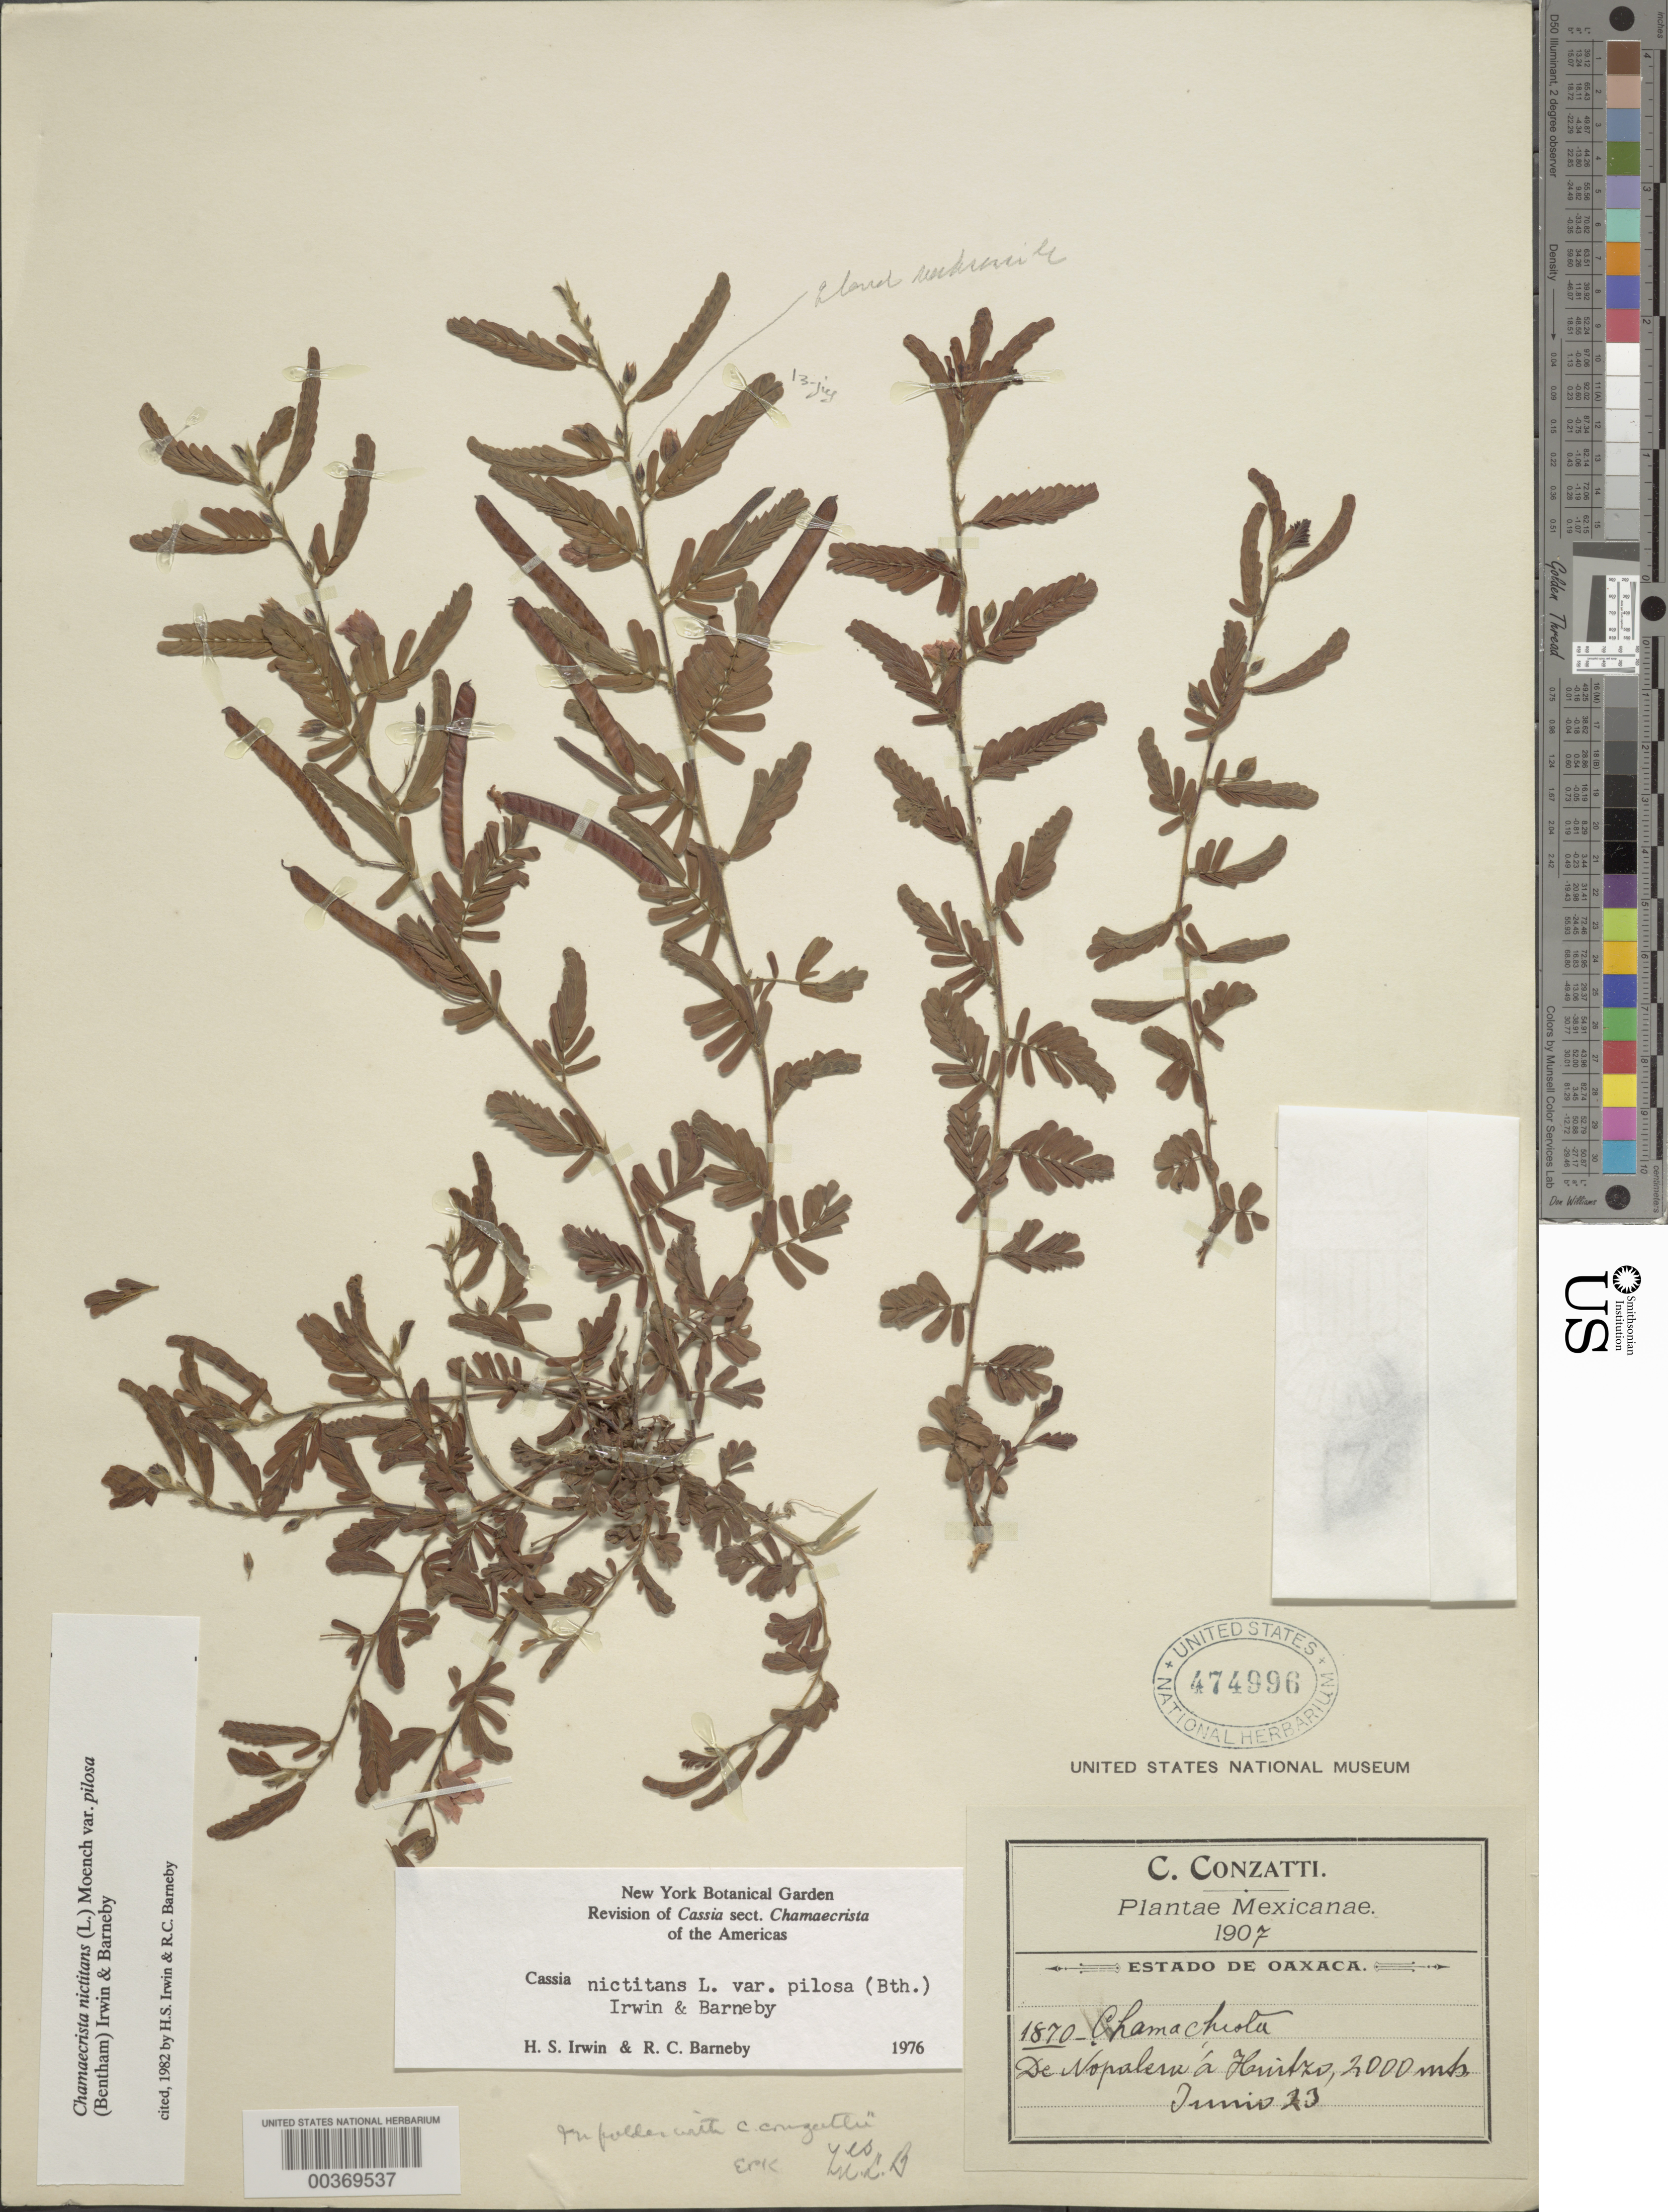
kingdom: Plantae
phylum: Tracheophyta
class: Magnoliopsida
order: Fabales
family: Fabaceae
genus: Chamaecrista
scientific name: Chamaecrista nictitans var. pilosa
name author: (Benth.) H.S. Irwin & Barneby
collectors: C. Conzatti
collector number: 1870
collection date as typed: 23 Jun 1907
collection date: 1907-06-23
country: Mexico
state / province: Oaxaca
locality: De Nopalero a Henitzo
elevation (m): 2000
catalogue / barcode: US 474996